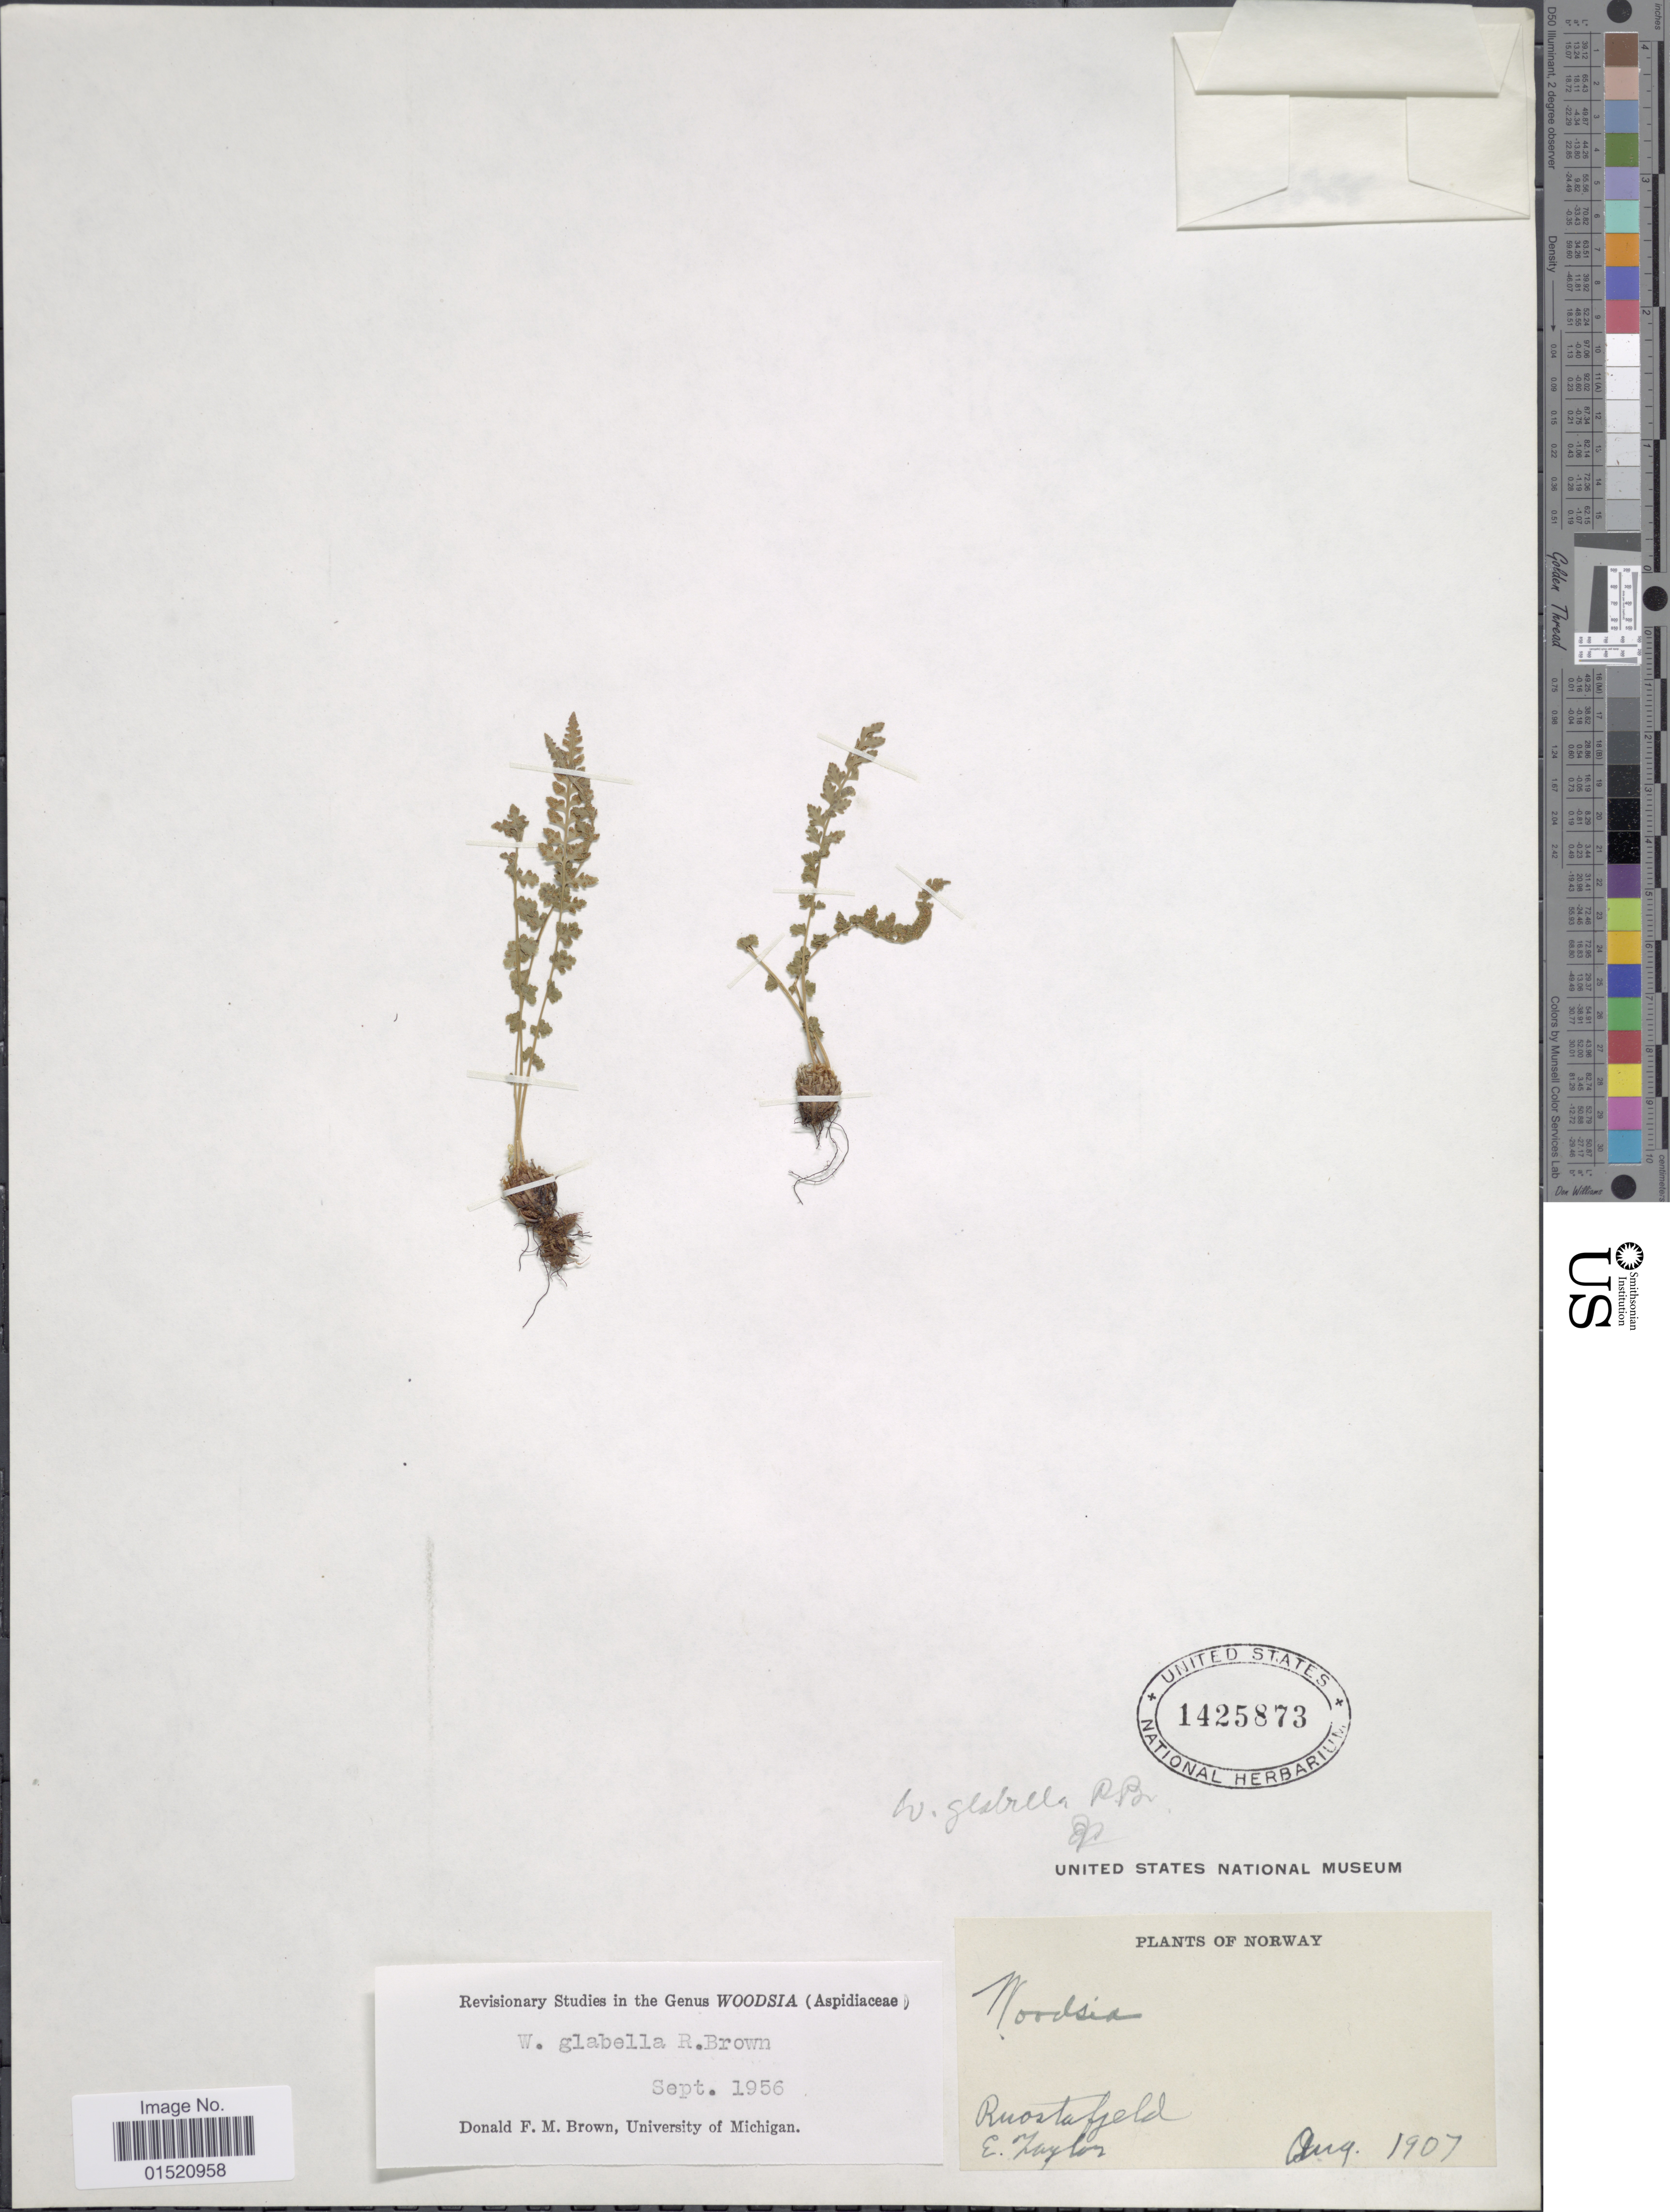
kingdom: Plantae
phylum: Tracheophyta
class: Polypodiopsida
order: Polypodiales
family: Woodsiaceae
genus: Woodsia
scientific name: Woodsia glabella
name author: R. Br.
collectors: E. Taylor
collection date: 1907-08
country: Norway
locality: Ruostafjeld.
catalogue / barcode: US 1425873